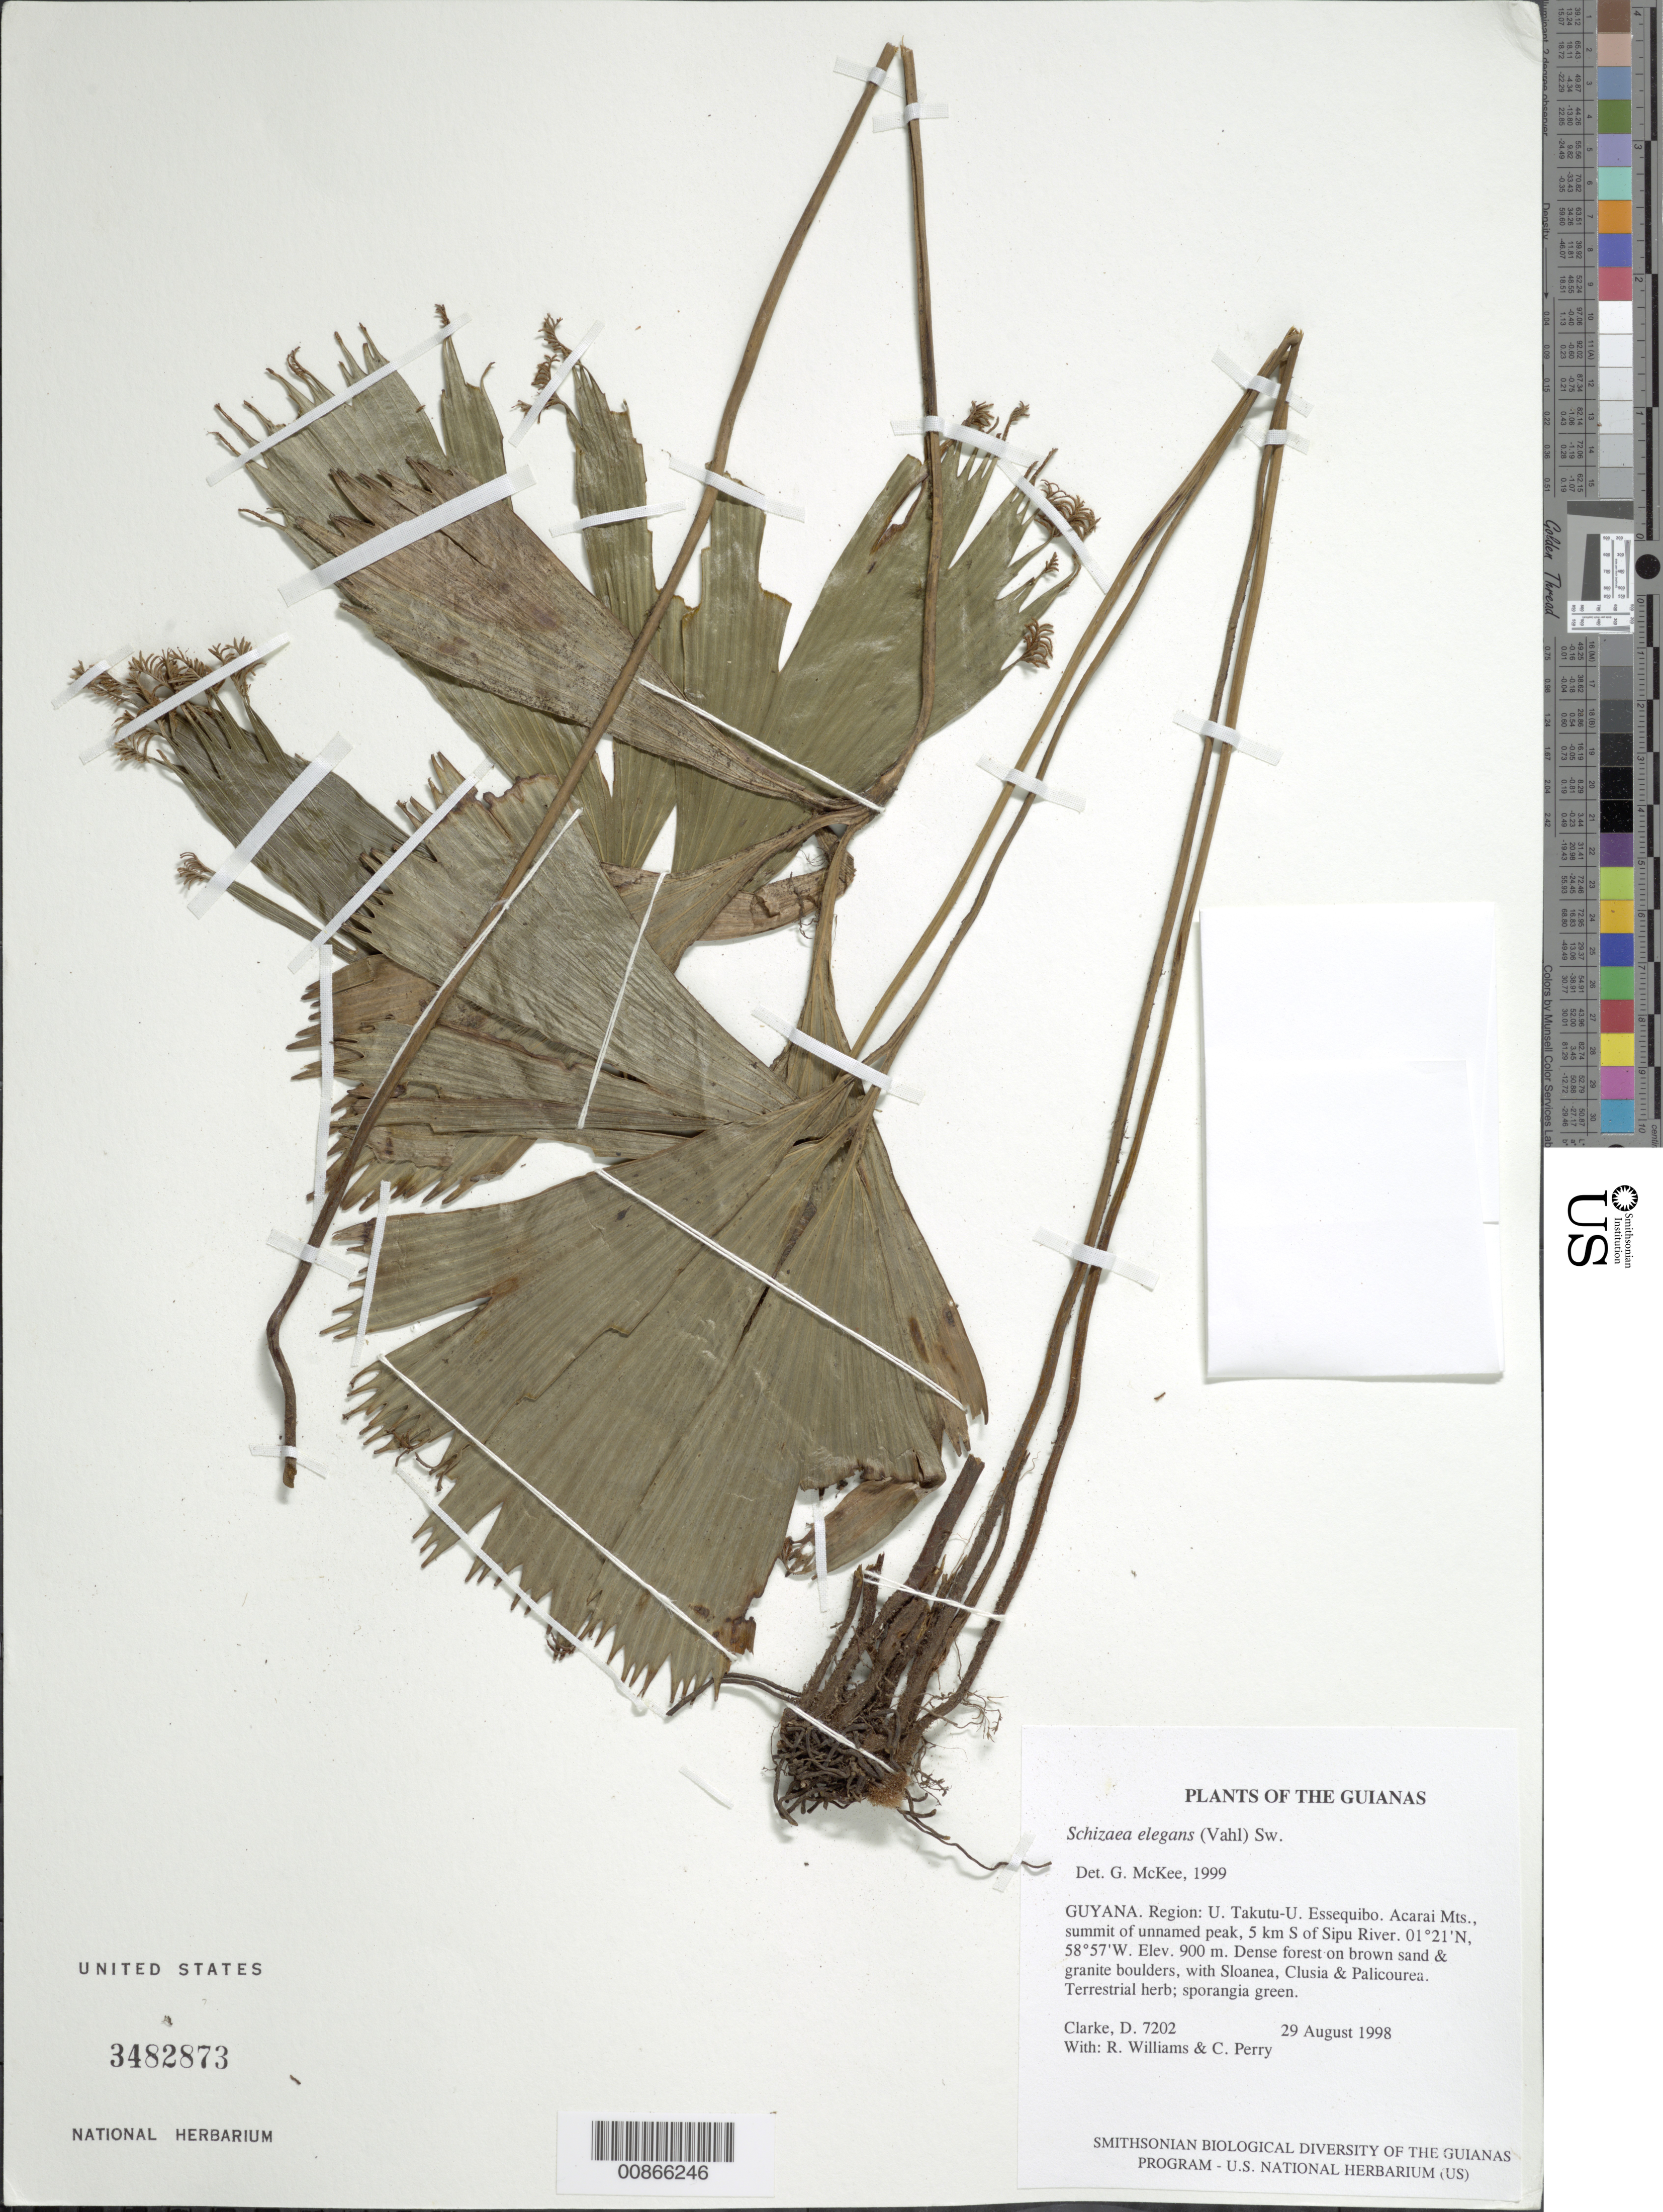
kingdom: Plantae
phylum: Tracheophyta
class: Polypodiopsida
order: Schizaeales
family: Schizaeaceae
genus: Schizaea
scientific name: Schizaea elegans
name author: (Vahl) Sw.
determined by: McKee, G. S., (US), NMNH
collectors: H. D. Clarke, R. Williams & C. Perry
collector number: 7202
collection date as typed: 29 August 1998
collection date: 1998-08-29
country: Guyana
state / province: U. Takutu-U. Essequibo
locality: Acarai Mts., summit of unnamed peak, 5 km S of Sipu River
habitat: Dense forest on brown sand & granite boulders, with Sloanea, Clusia & Palicourea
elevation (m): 900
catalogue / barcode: US 3482873